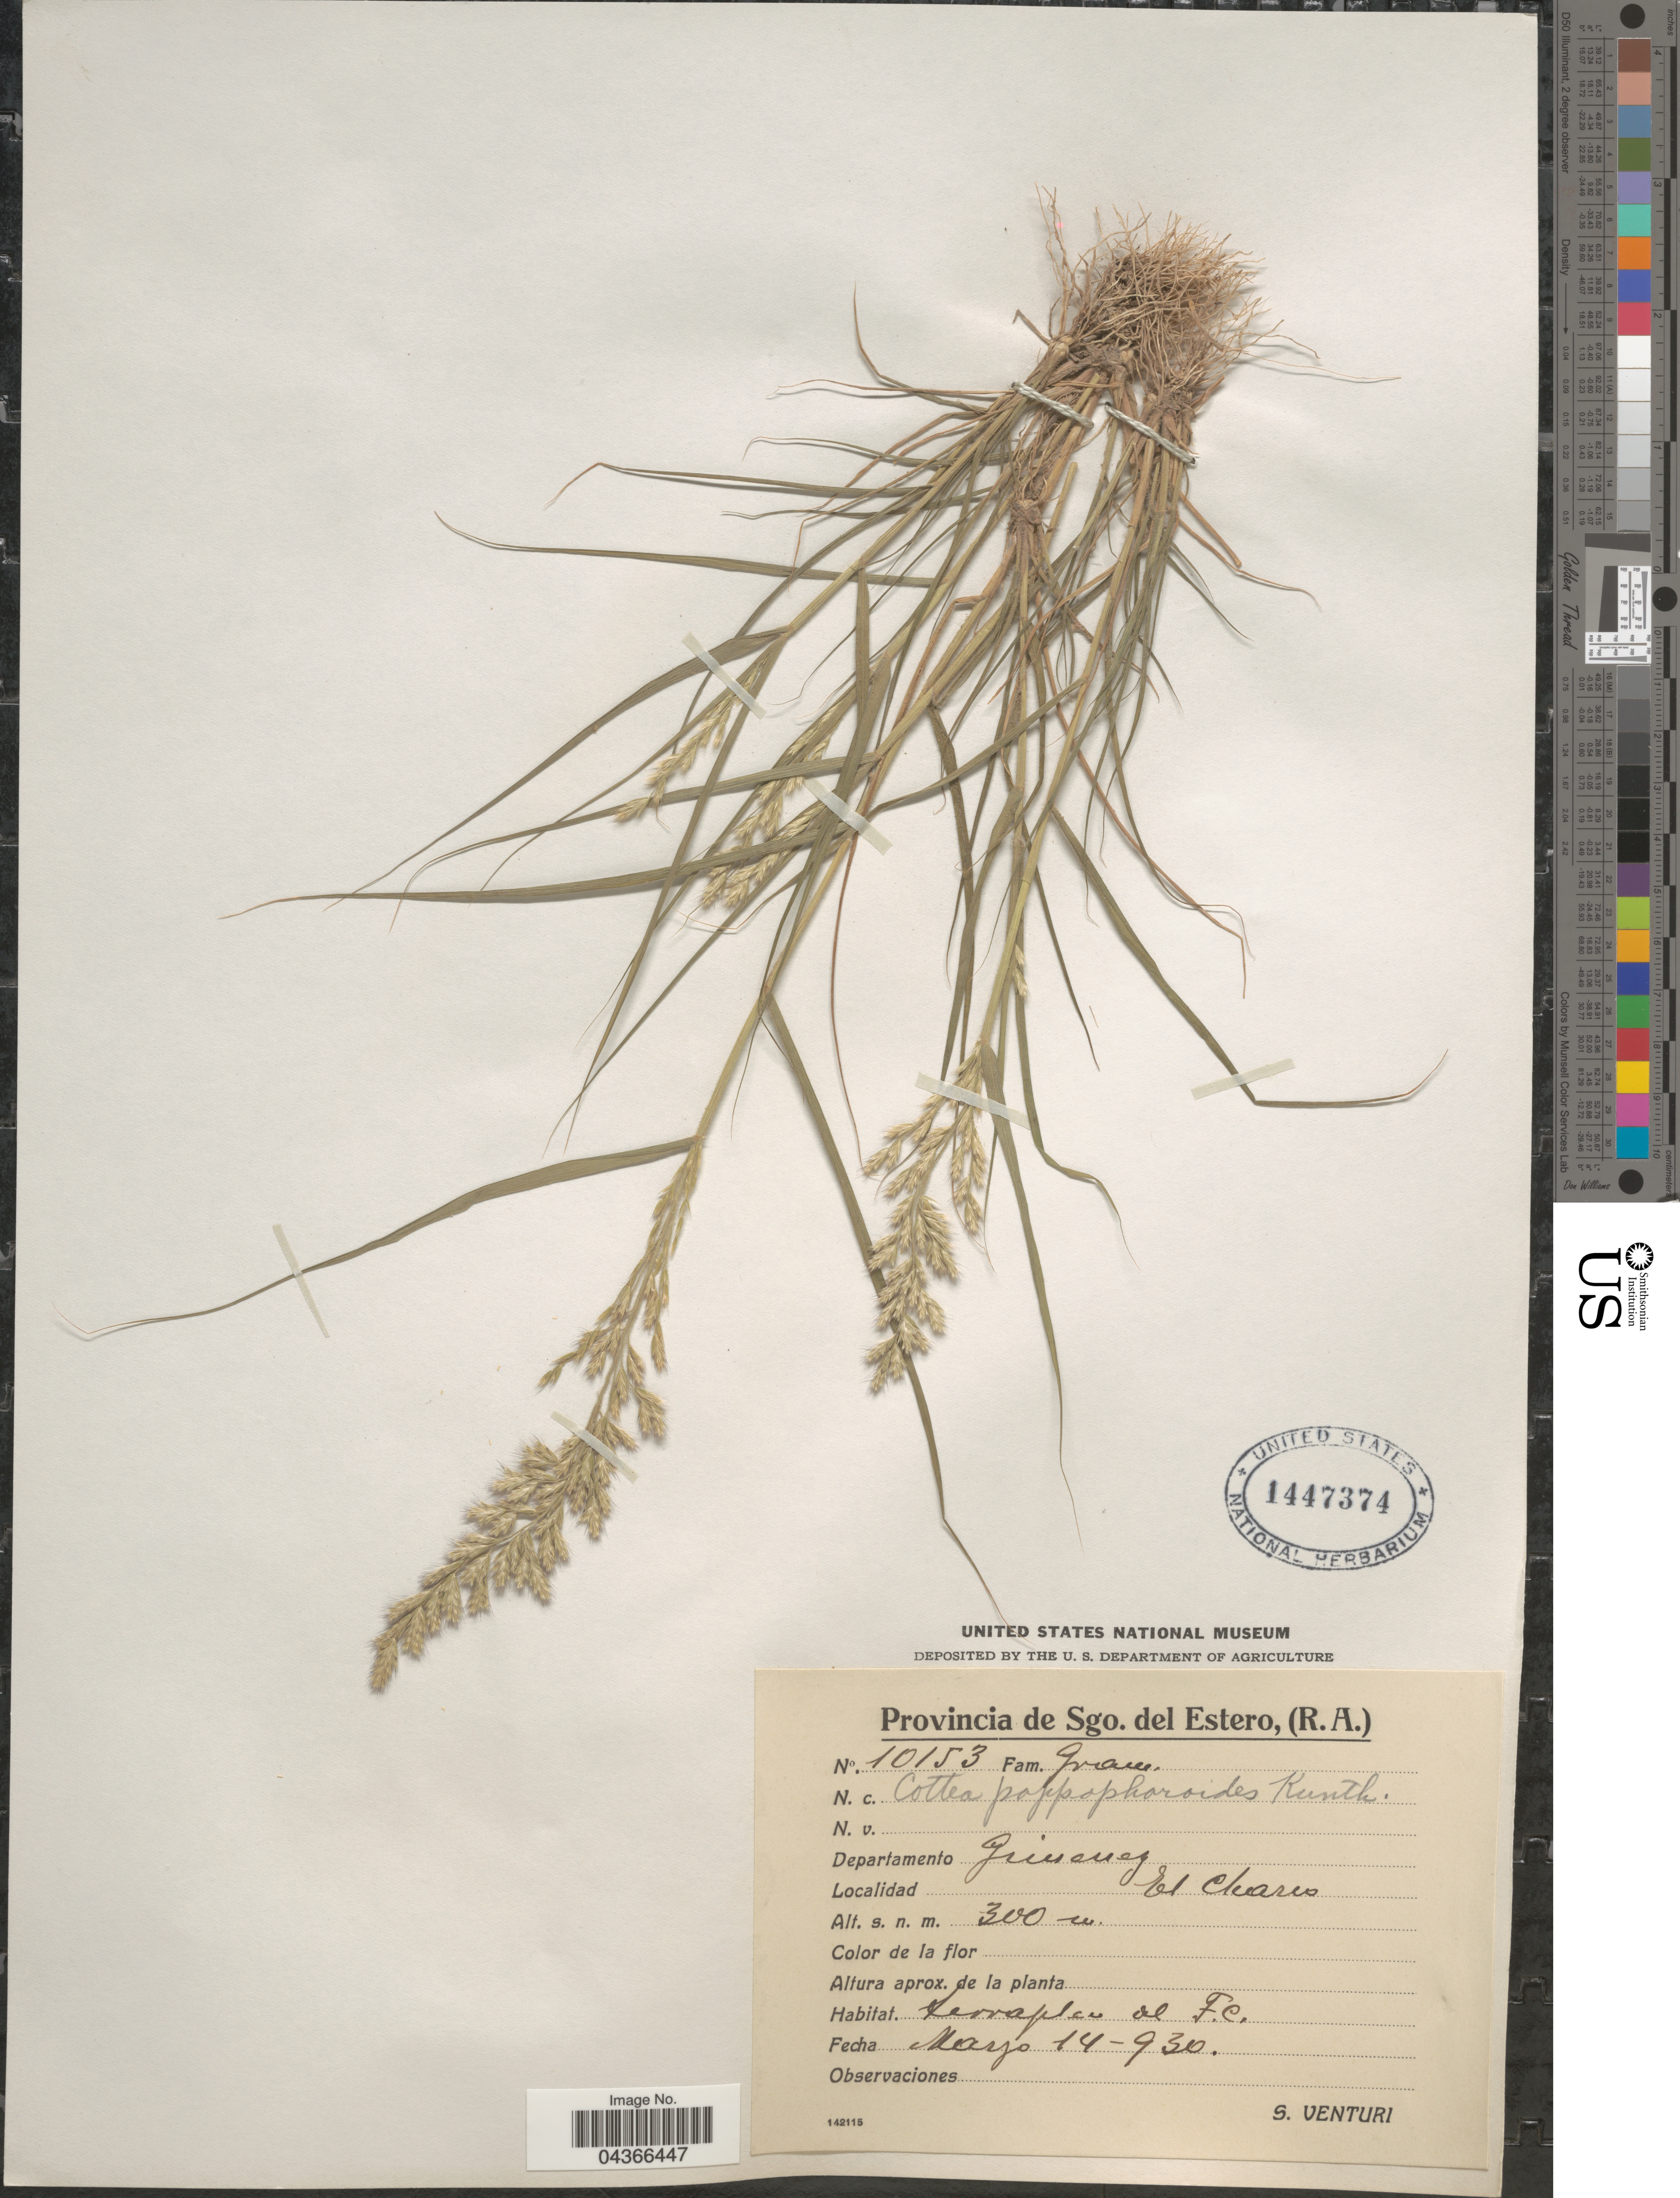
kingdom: Plantae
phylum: Tracheophyta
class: Liliopsida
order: Poales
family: Poaceae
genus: Cottea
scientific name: Cottea pappophoroides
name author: Kunth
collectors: S. Venturi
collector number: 10153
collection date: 1930-03-14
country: Argentina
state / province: Santiago del Estero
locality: Departamento Jimenez. El Charco.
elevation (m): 300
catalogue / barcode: US 1447374